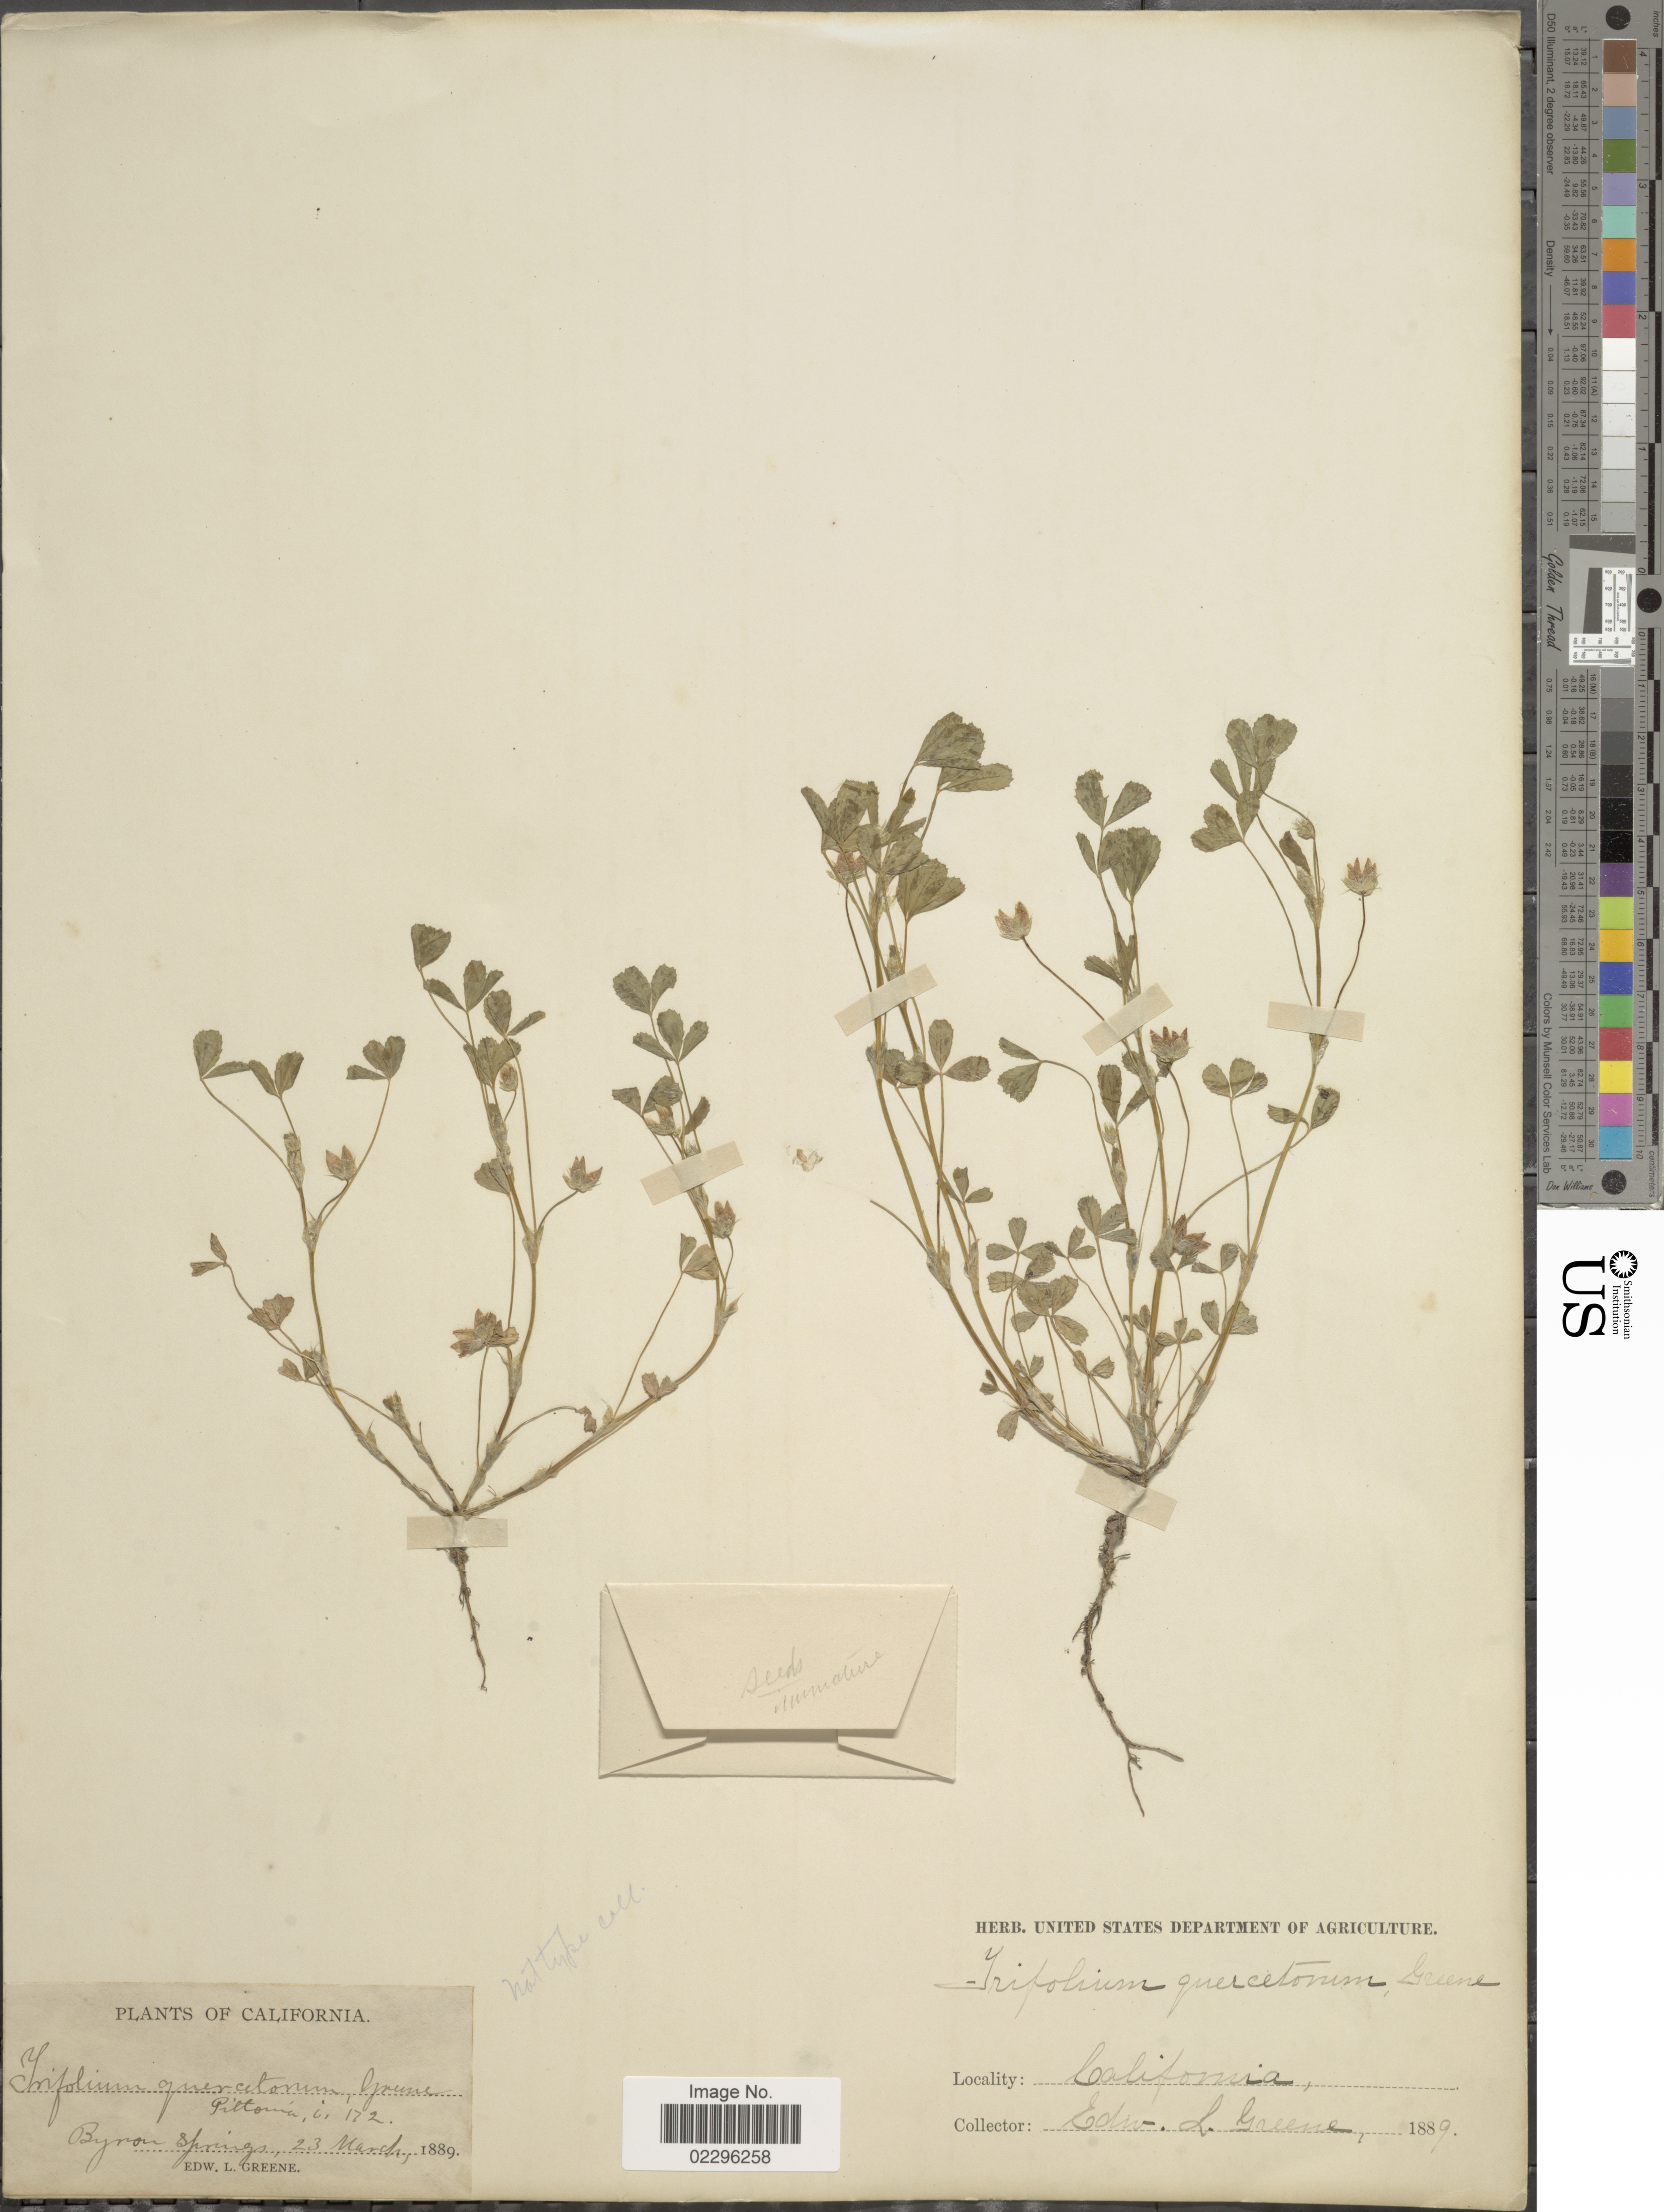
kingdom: Plantae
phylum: Tracheophyta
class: Magnoliopsida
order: Fabales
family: Fabaceae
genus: Trifolium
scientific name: Trifolium depauperatum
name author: Desv.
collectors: E. L. Greene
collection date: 1889-03-23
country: United States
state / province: California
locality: Byron Springs.